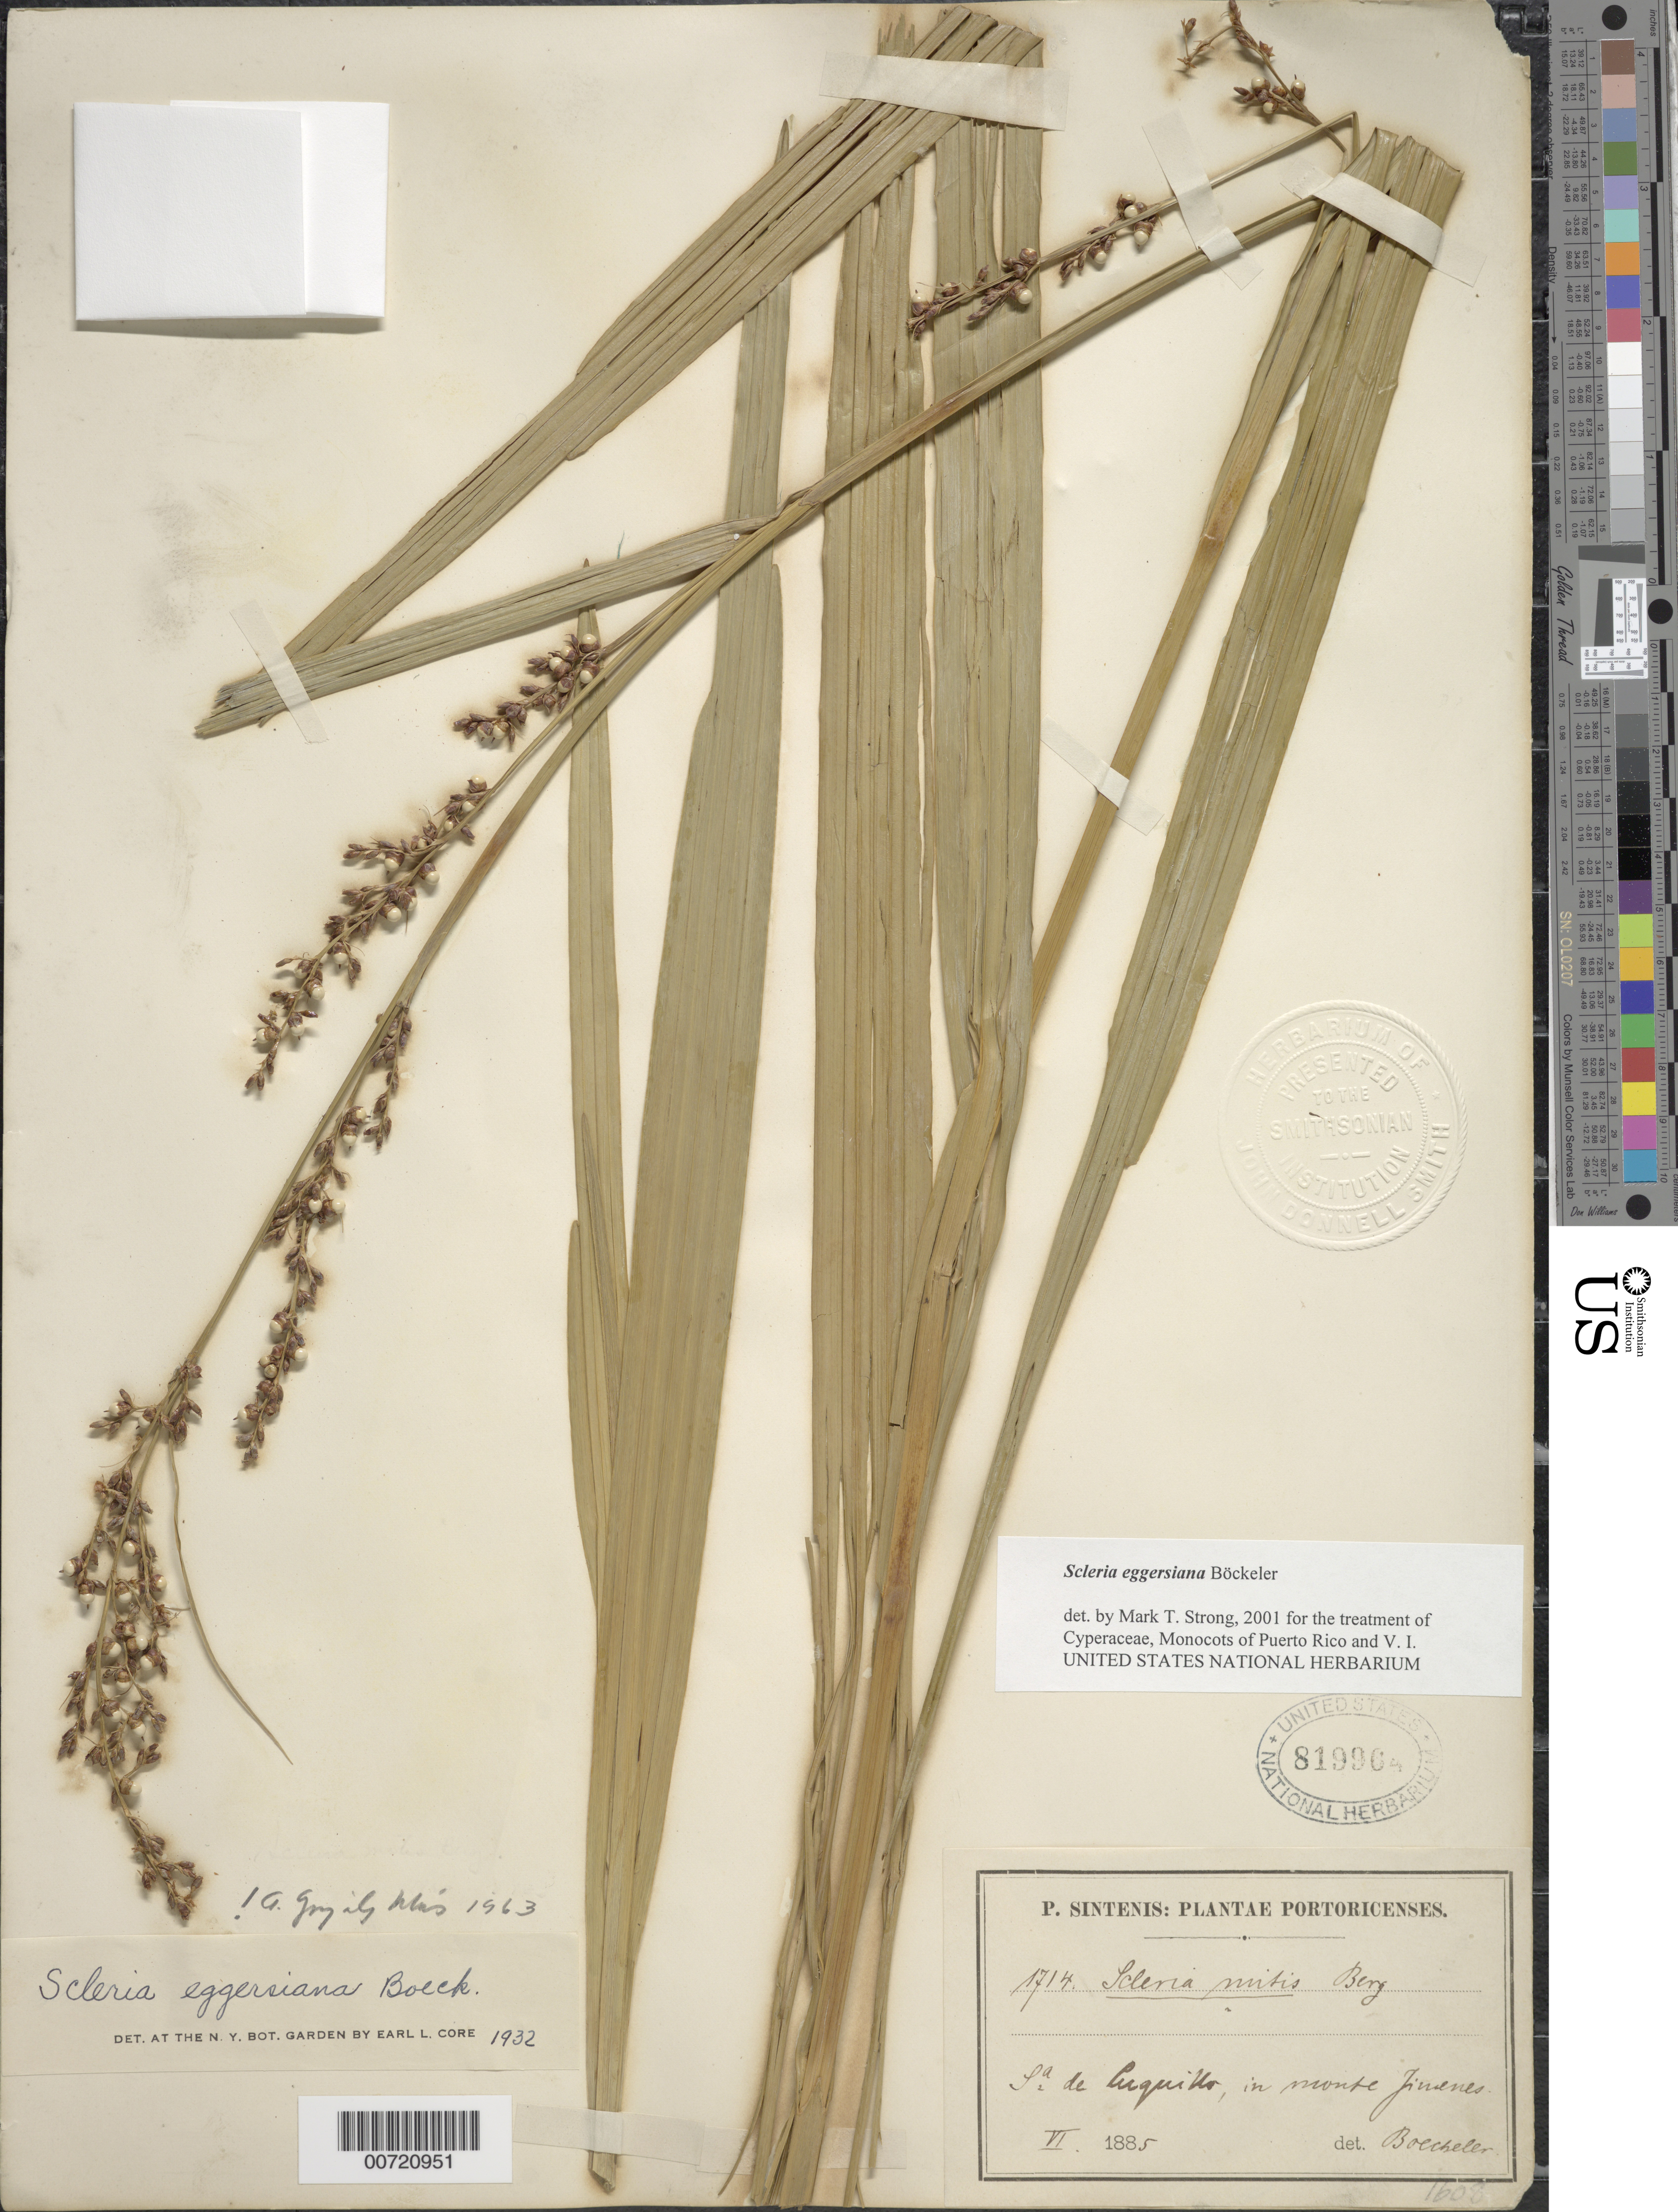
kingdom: Plantae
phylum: Tracheophyta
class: Liliopsida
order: Poales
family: Cyperaceae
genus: Scleria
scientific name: Scleria eggersiana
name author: Boeckeler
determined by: Strong, M. T., (US), Smithsonian Institution - National Museum of Natural History (UNITED STATES)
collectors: P. Sintenis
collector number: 1714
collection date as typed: Jun 1885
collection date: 1885-06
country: Puerto Rico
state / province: Luquillo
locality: Sierra de Luquillo.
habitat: In monte Jimenes.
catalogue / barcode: US 819964